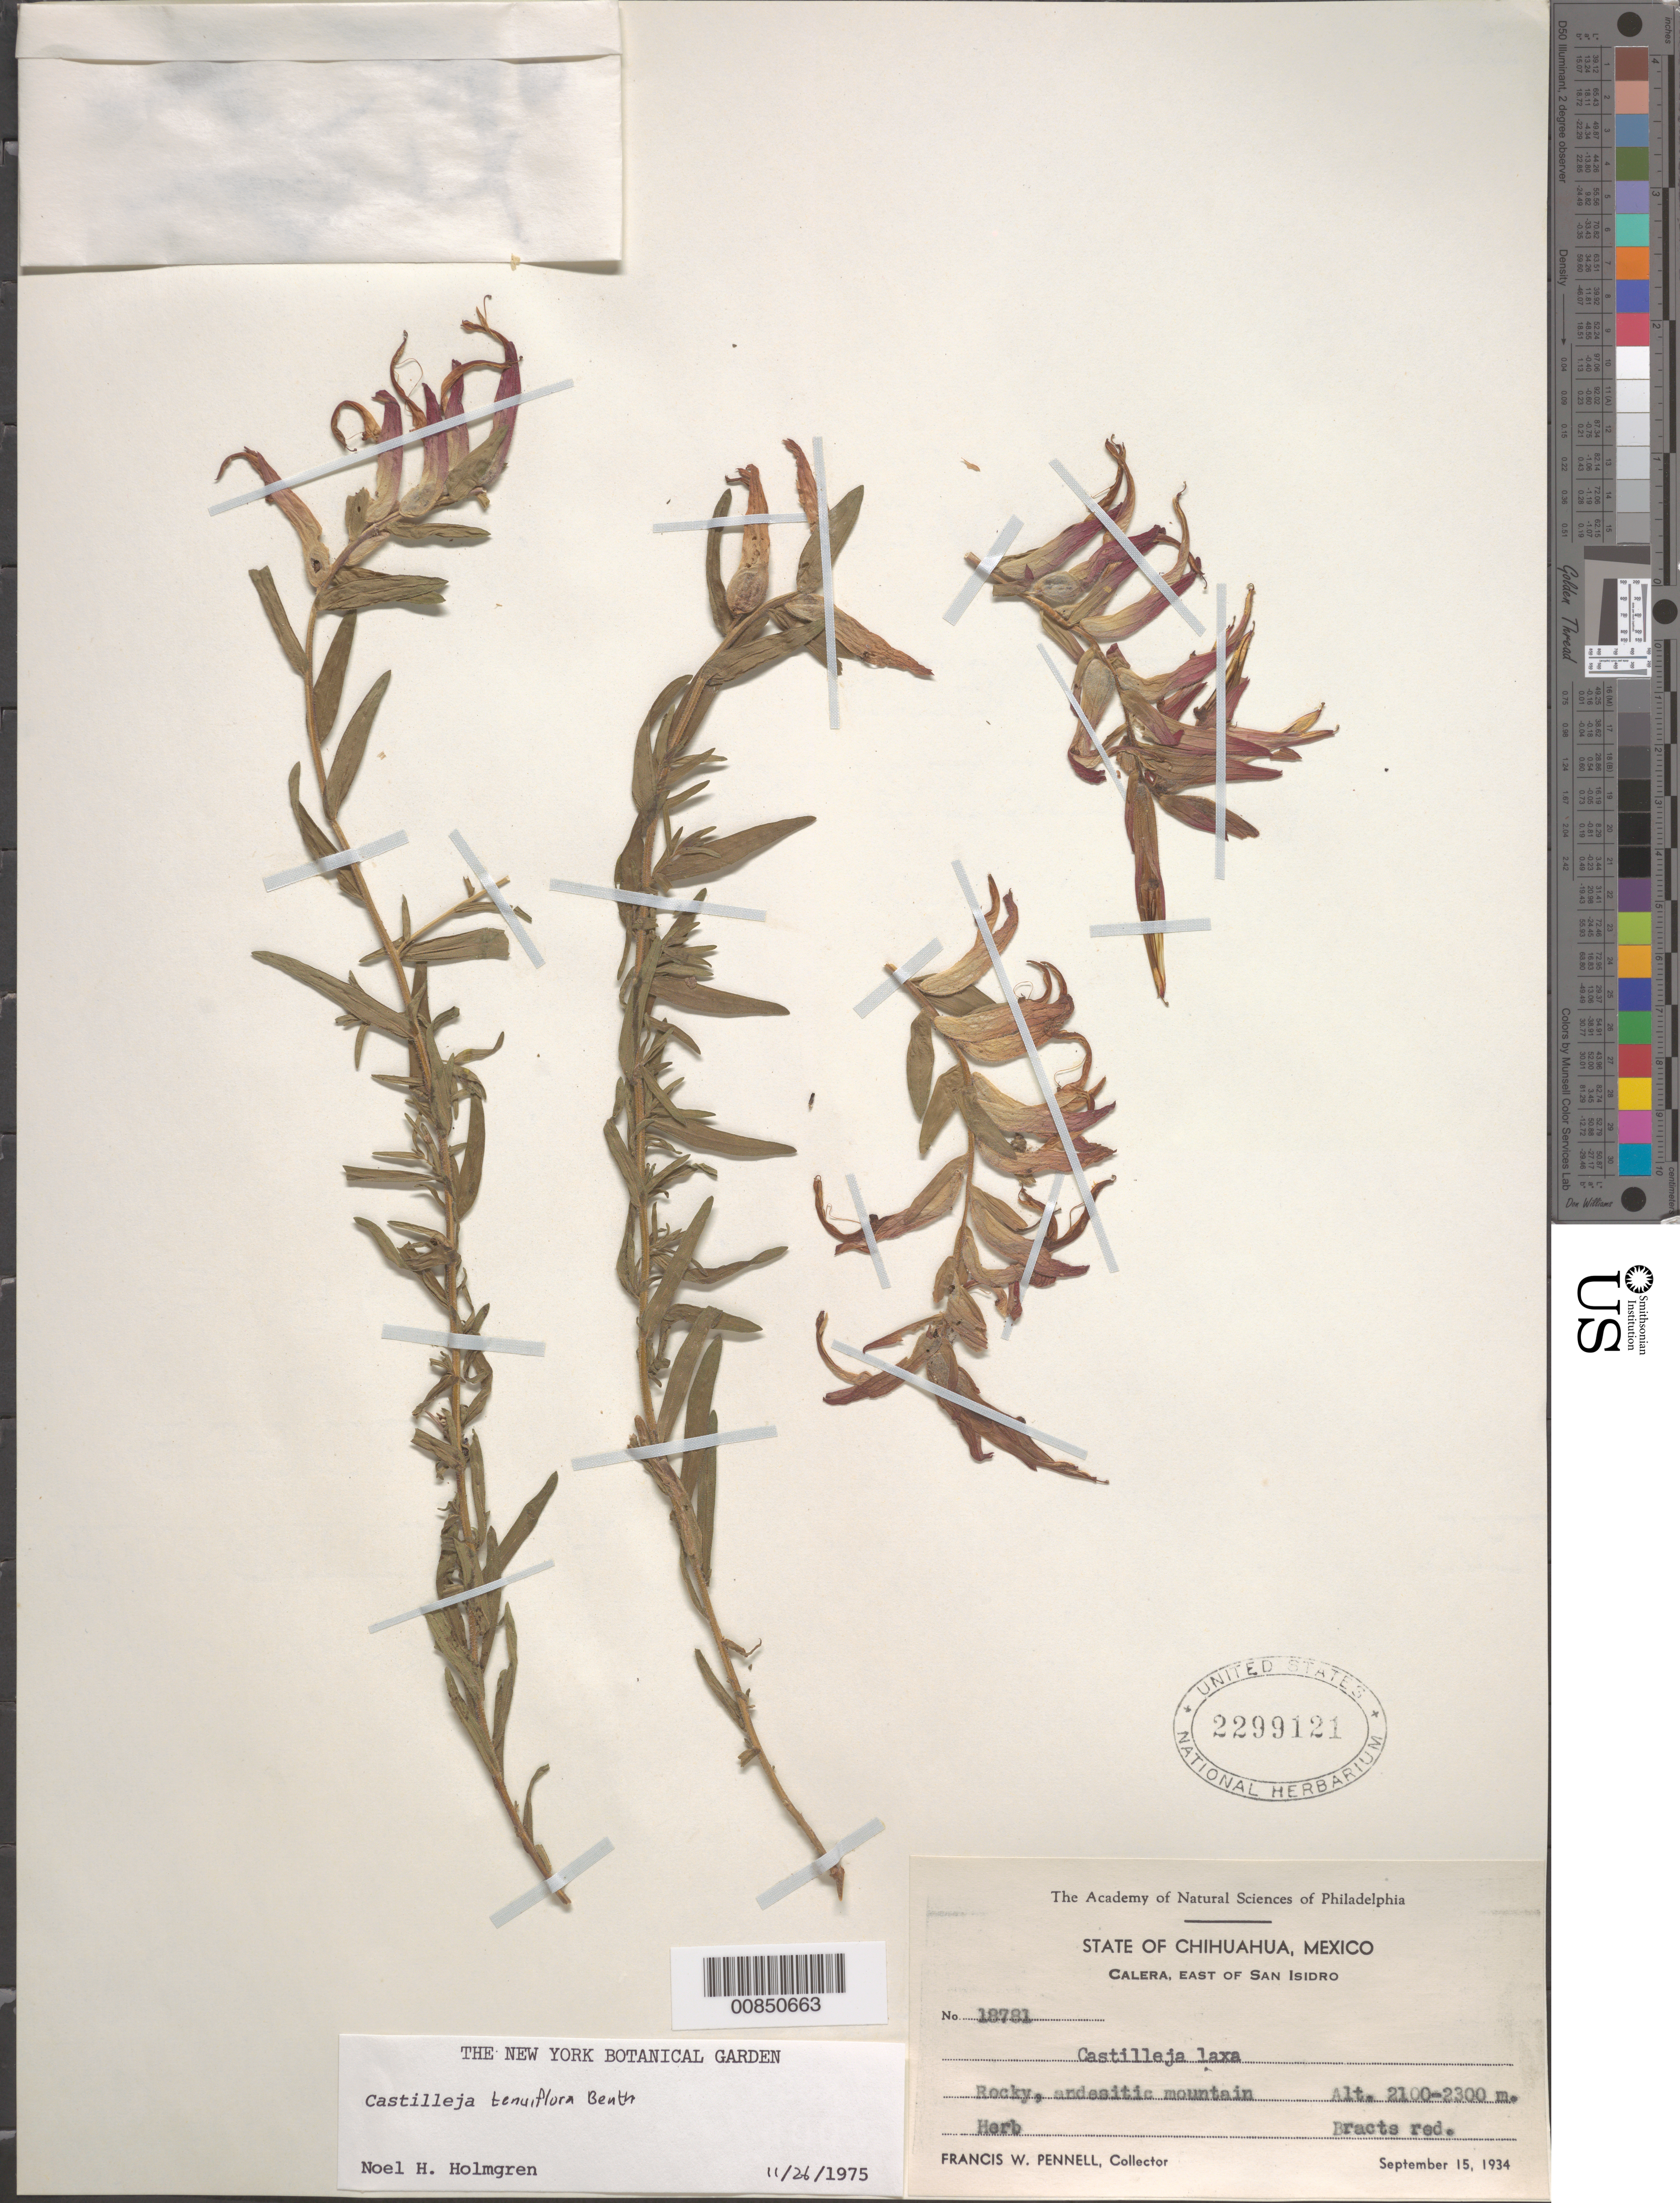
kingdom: Plantae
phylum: Tracheophyta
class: Magnoliopsida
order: Lamiales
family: Orobanchaceae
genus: Castilleja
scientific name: Castilleja tenuiflora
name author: Benth.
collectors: F. W. Pennell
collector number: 18781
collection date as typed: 15 Sep 1934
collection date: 1934-09-15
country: Mexico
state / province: Chihuahua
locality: Calera, east of San Isidro.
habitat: Rocky, andesitic mountain.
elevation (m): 2300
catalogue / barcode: US 2299121